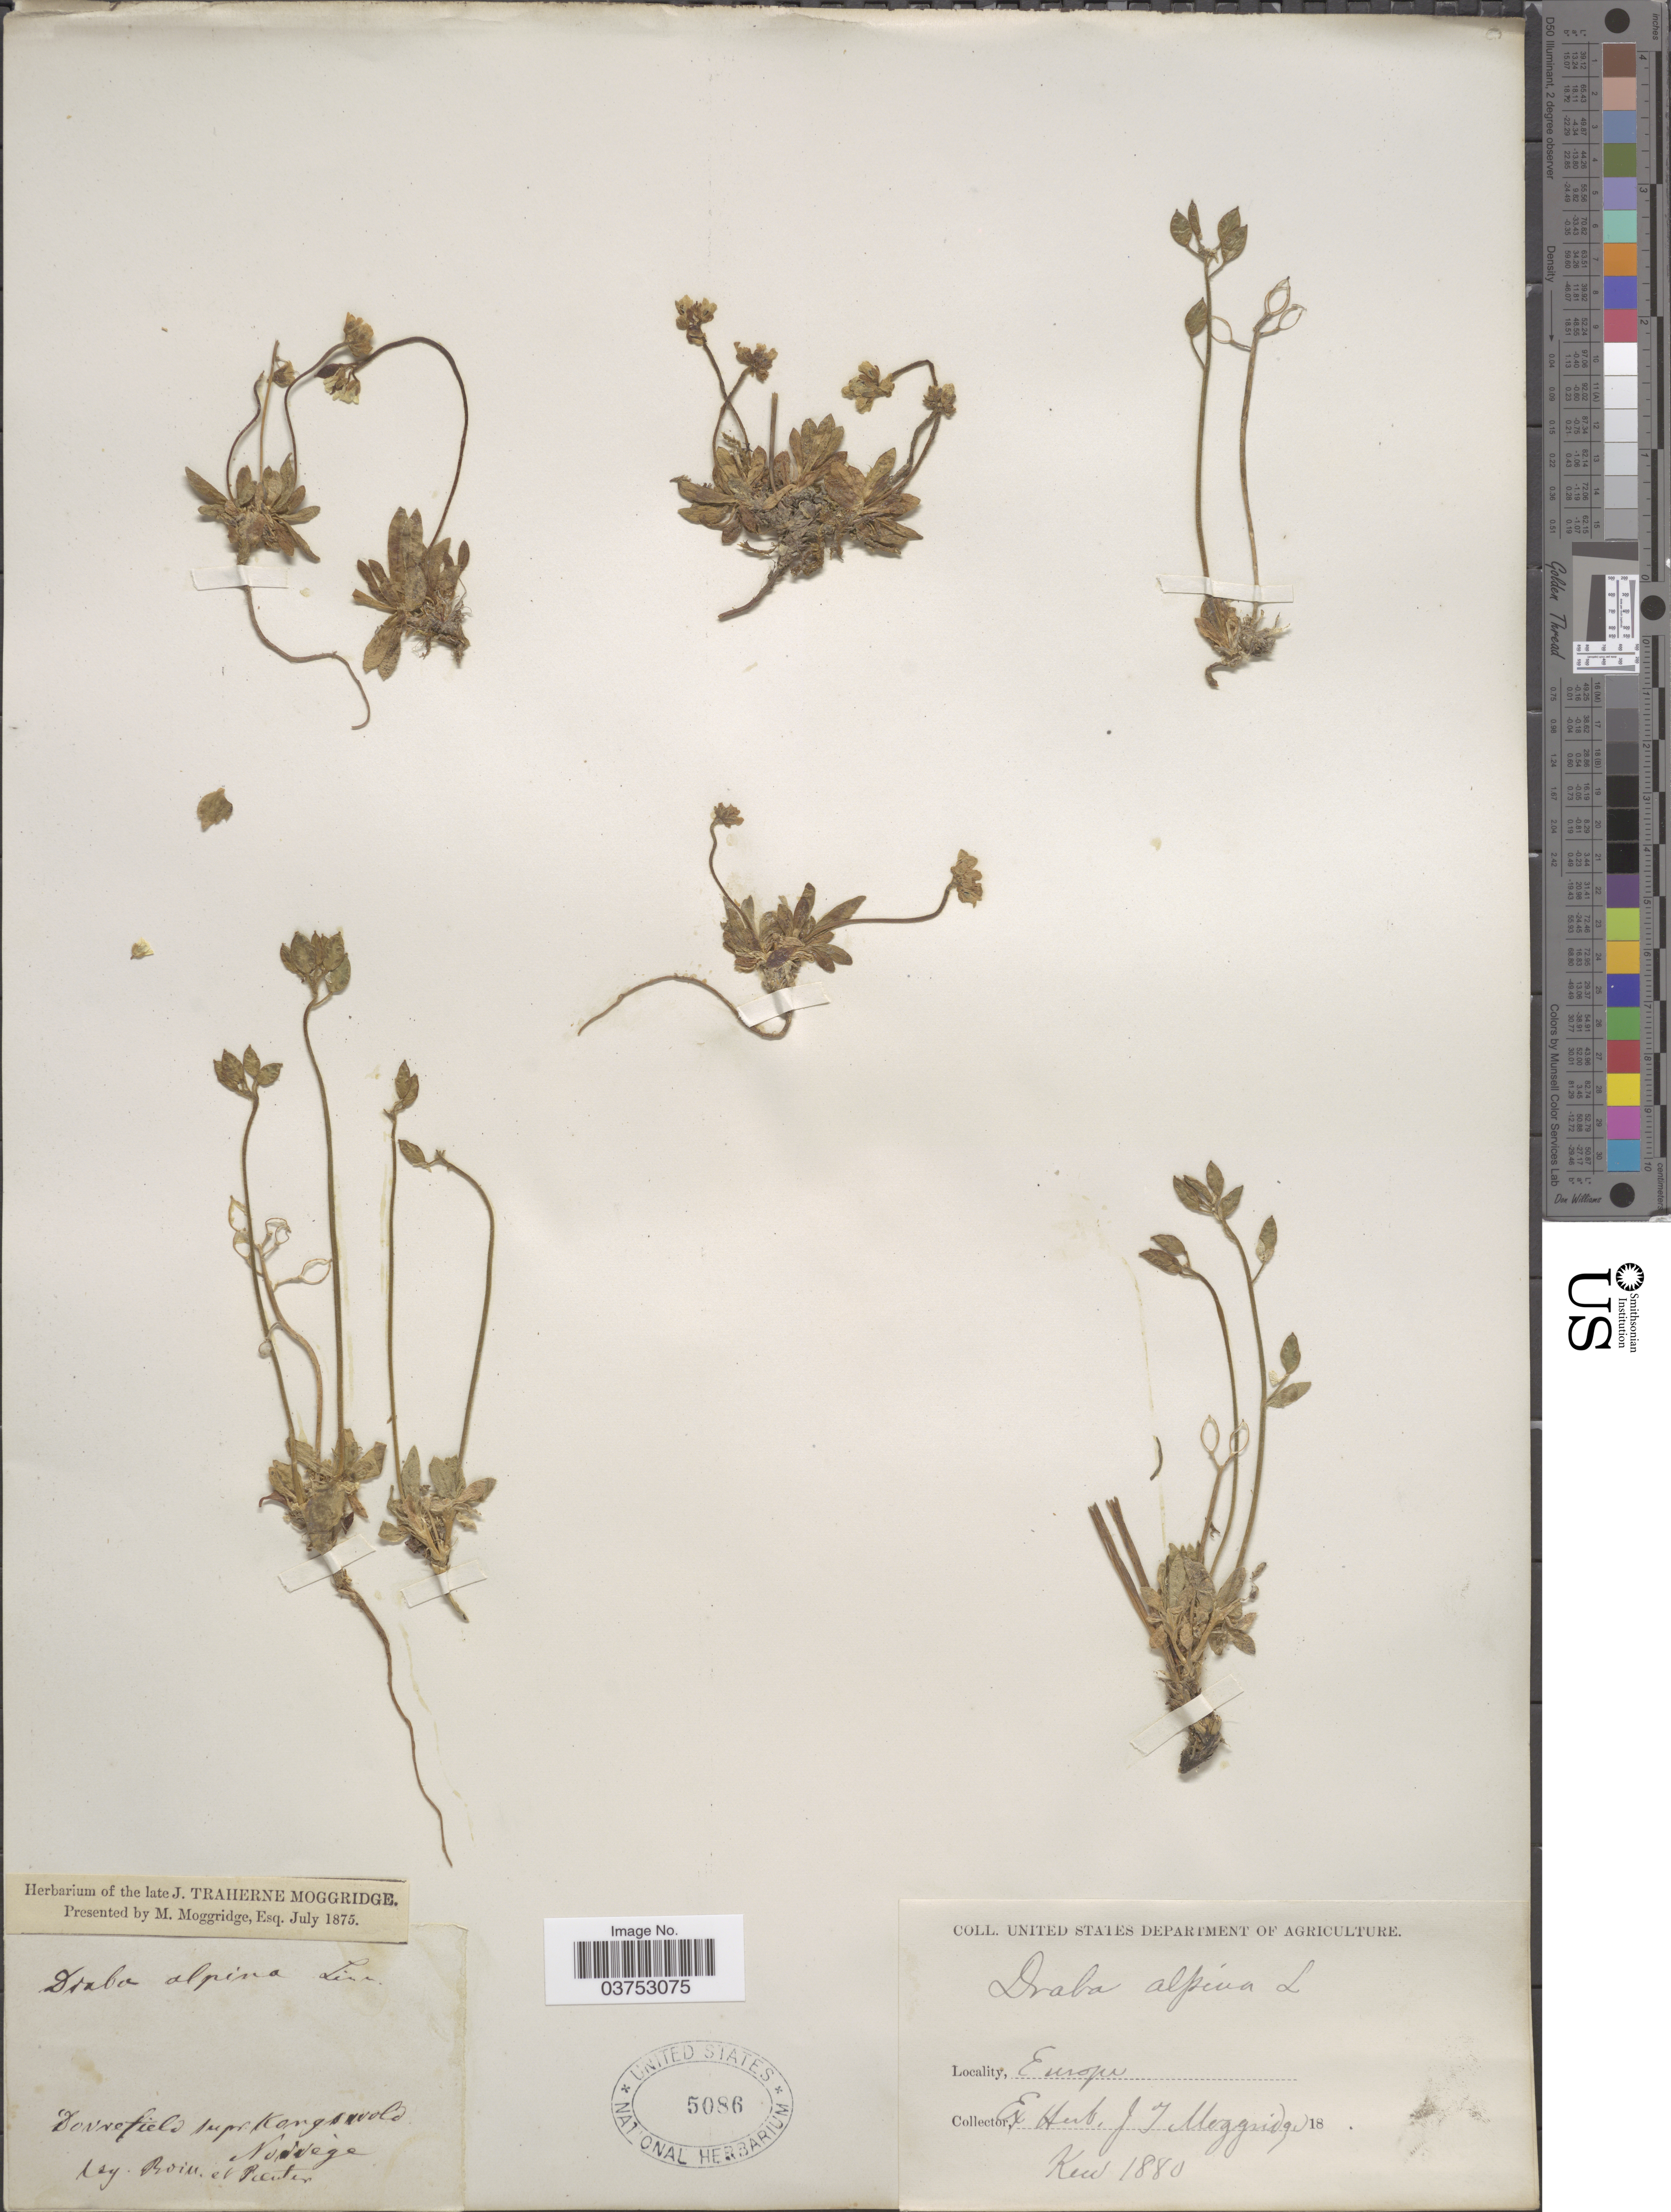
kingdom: Plantae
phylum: Tracheophyta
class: Magnoliopsida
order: Brassicales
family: Brassicaceae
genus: Draba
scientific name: Draba alpina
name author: L.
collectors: Boiss & -. Reuter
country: Norway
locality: Dovrefield supr. Kongsvold.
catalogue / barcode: US 5086